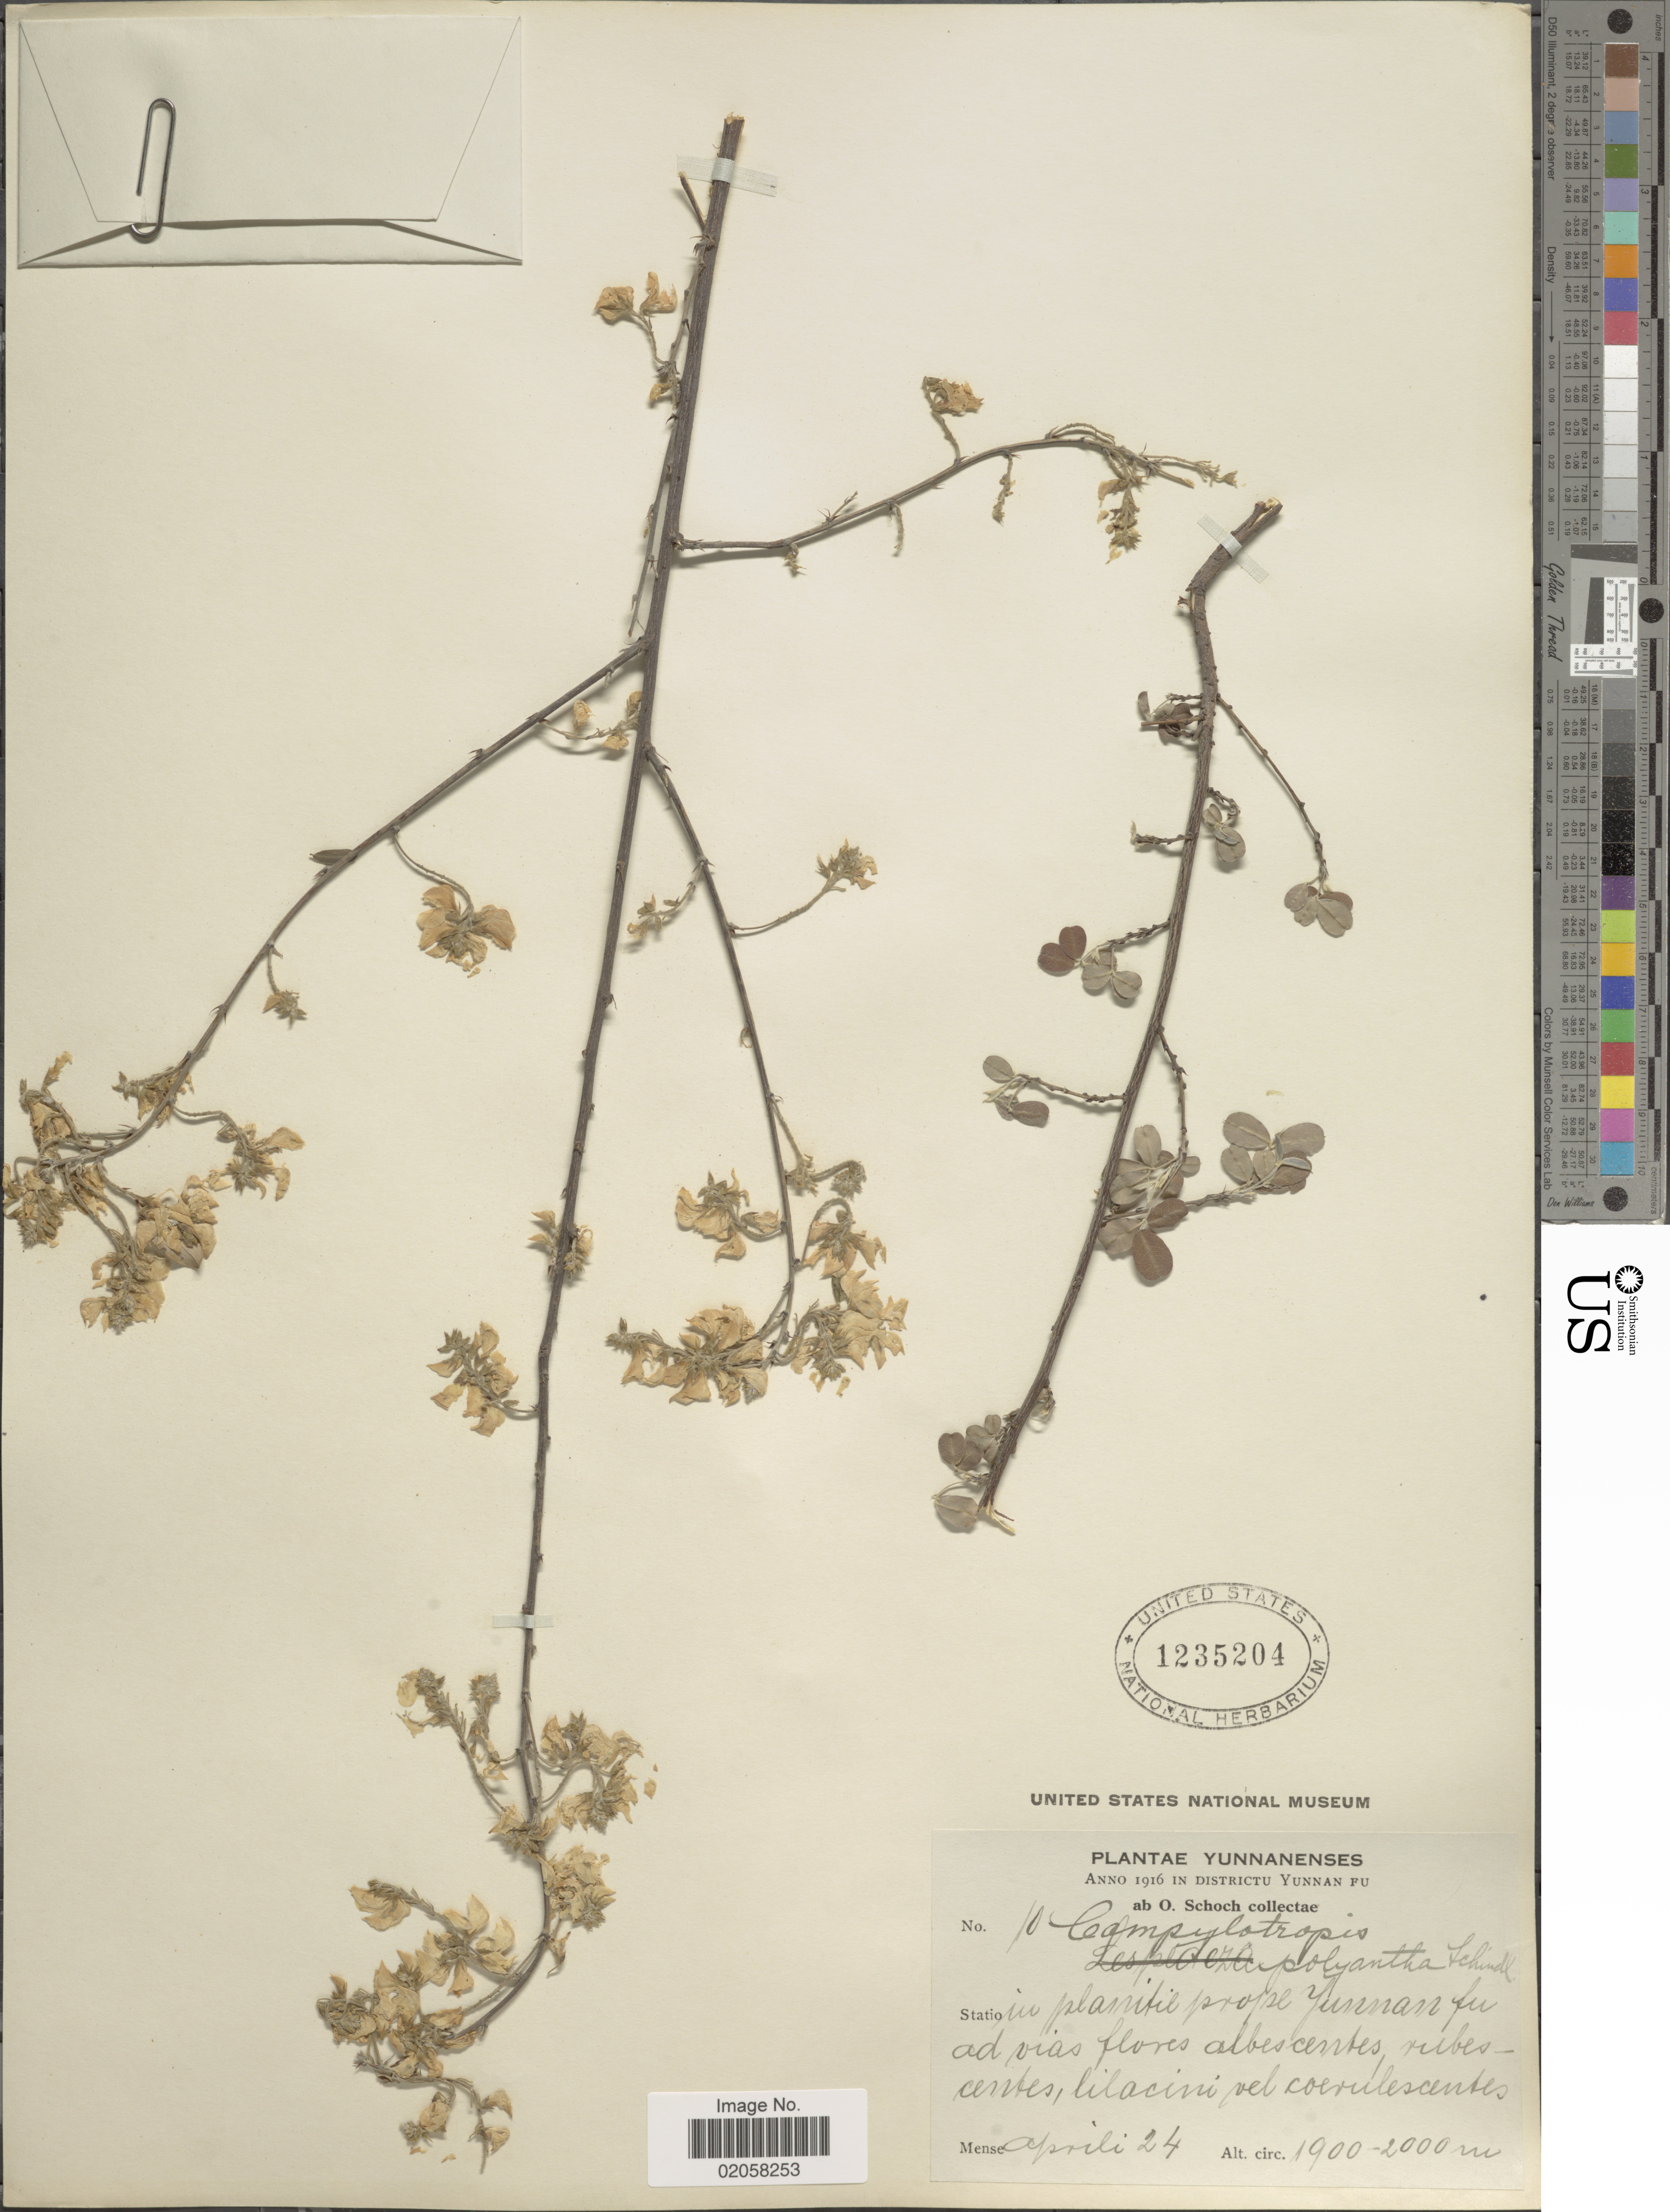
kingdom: Plantae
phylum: Tracheophyta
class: Magnoliopsida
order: Fabales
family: Fabaceae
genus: Campylotropis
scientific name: Campylotropis polyantha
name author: (Franch.) Schindl.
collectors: O. Schoch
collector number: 10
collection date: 1916-04-24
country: China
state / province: Yunnan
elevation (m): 1900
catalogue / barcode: US 1235204